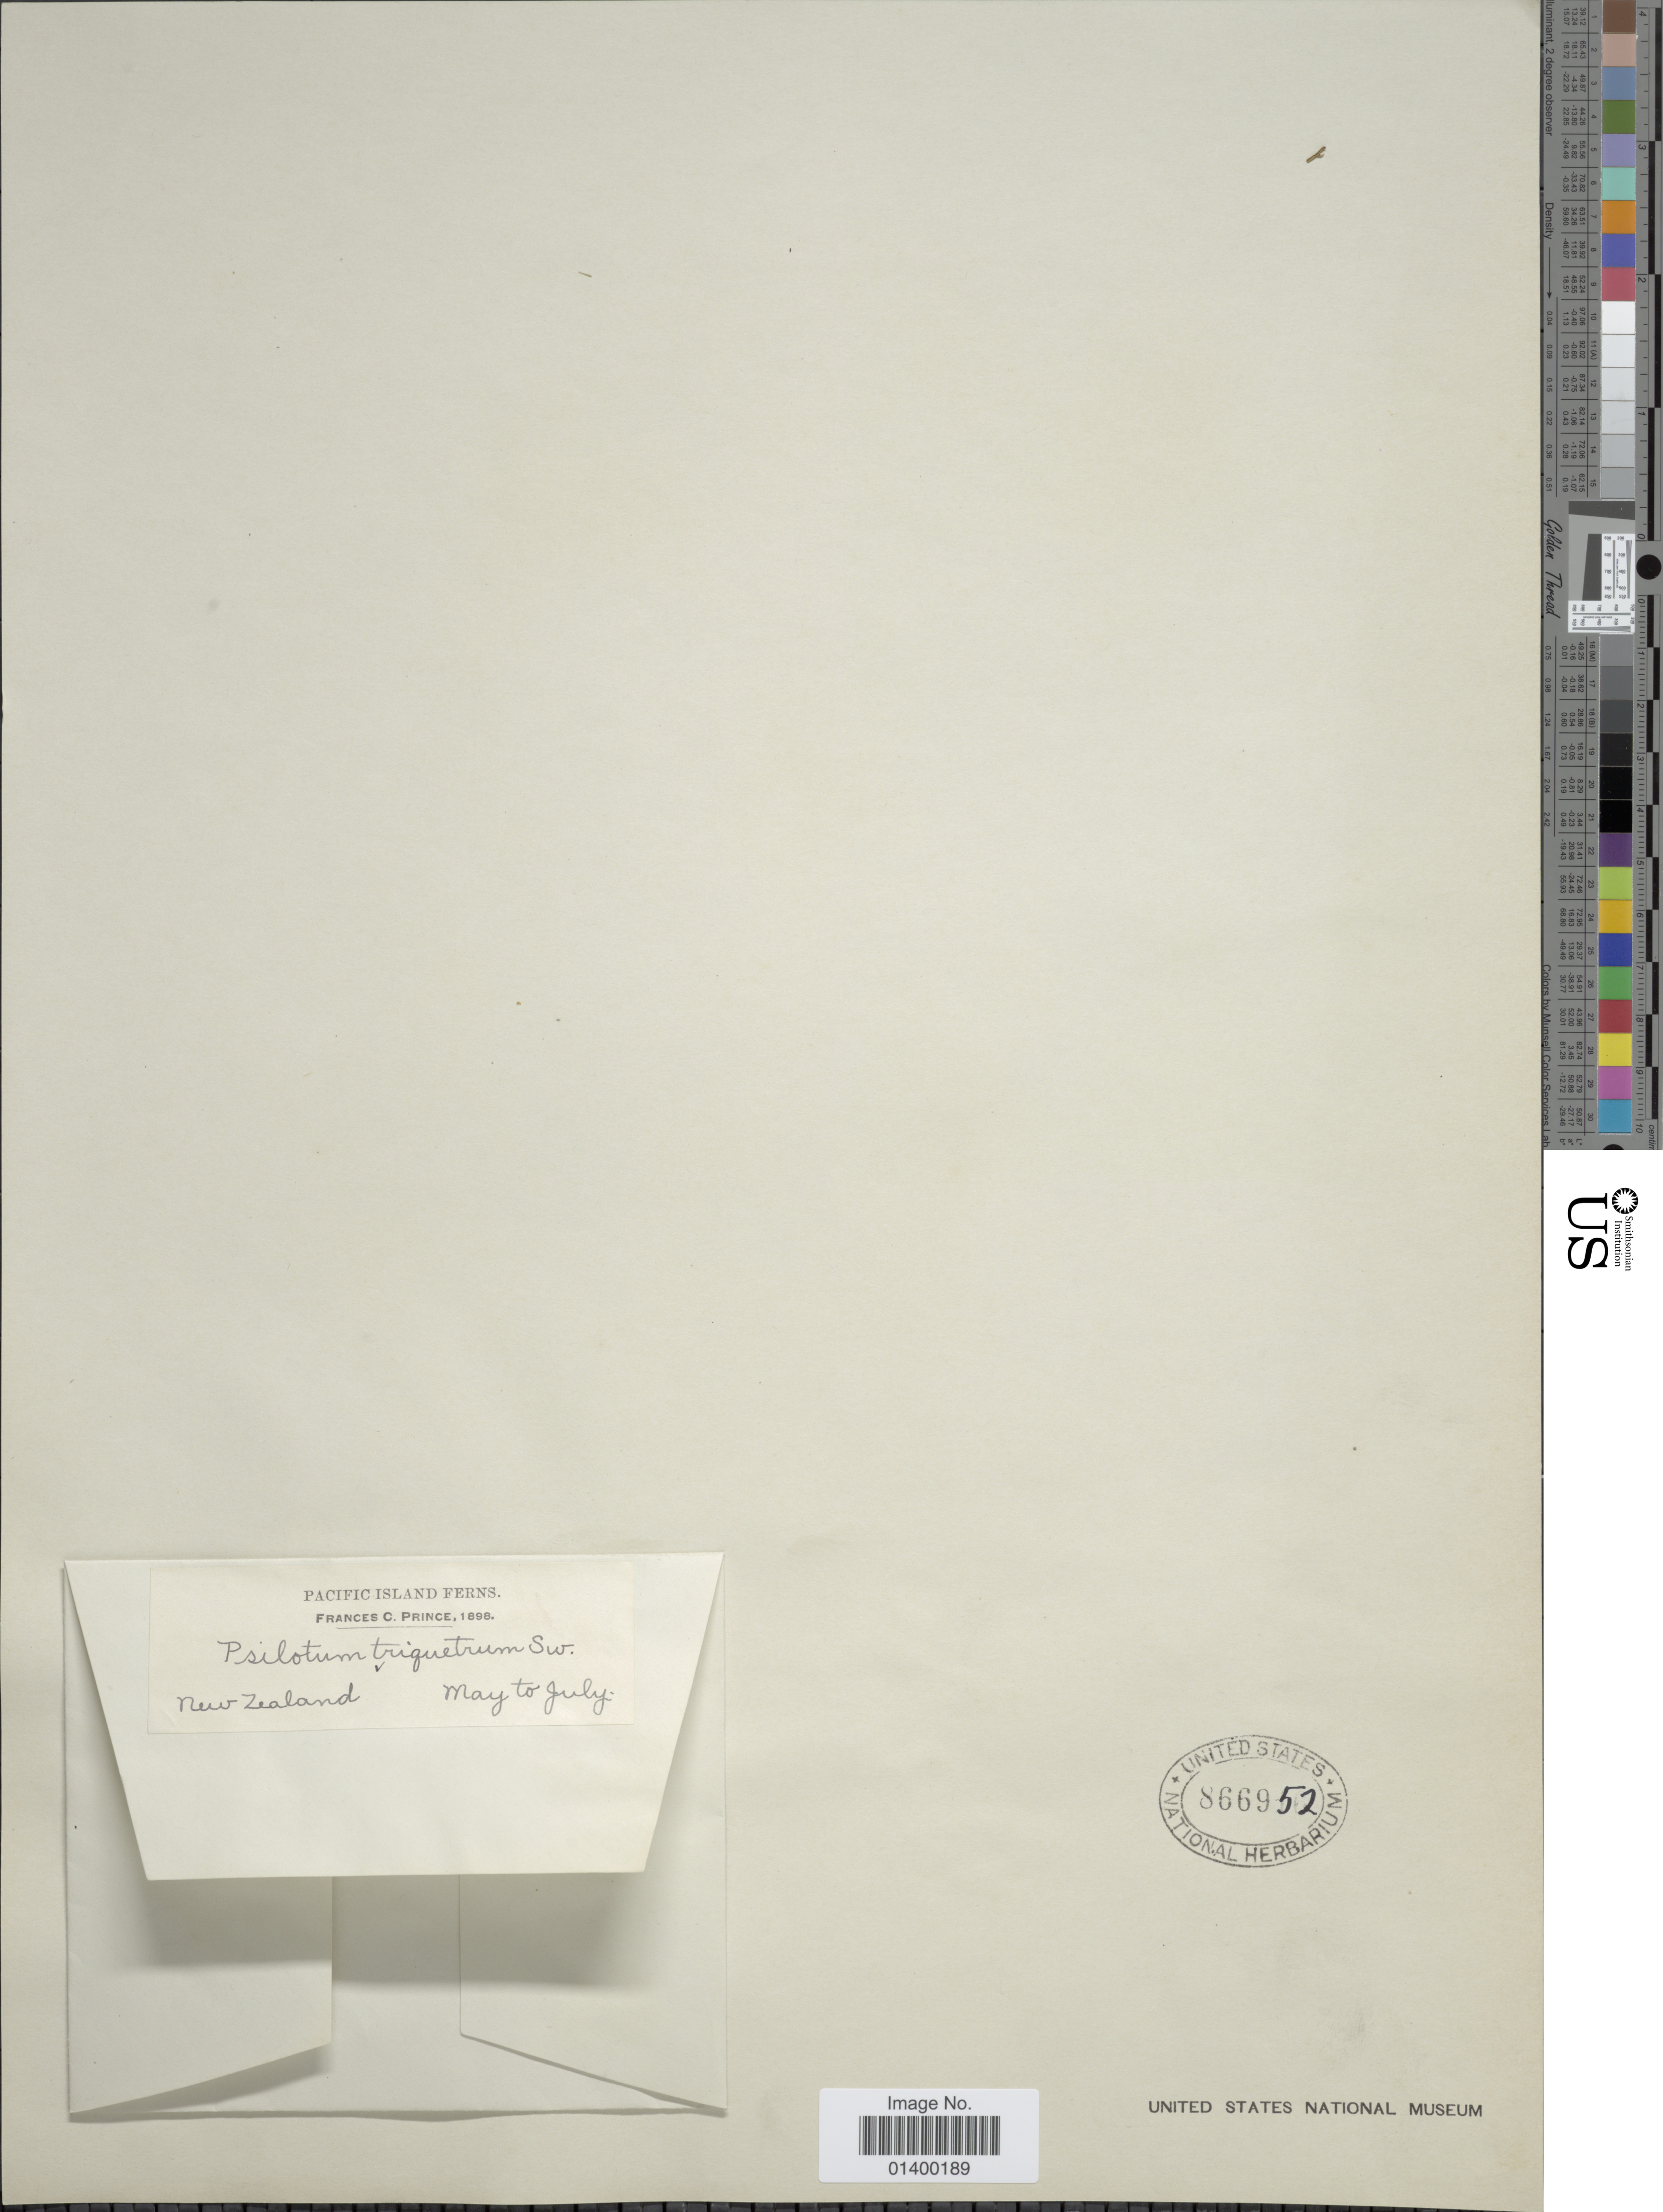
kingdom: Plantae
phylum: Tracheophyta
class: Polypodiopsida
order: Psilotales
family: Psilotaceae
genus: Psilotum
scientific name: Psilotum nudum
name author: (L.) P. Beauv.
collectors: F. Prince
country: New Zealand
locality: Pacific Island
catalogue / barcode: US 866952